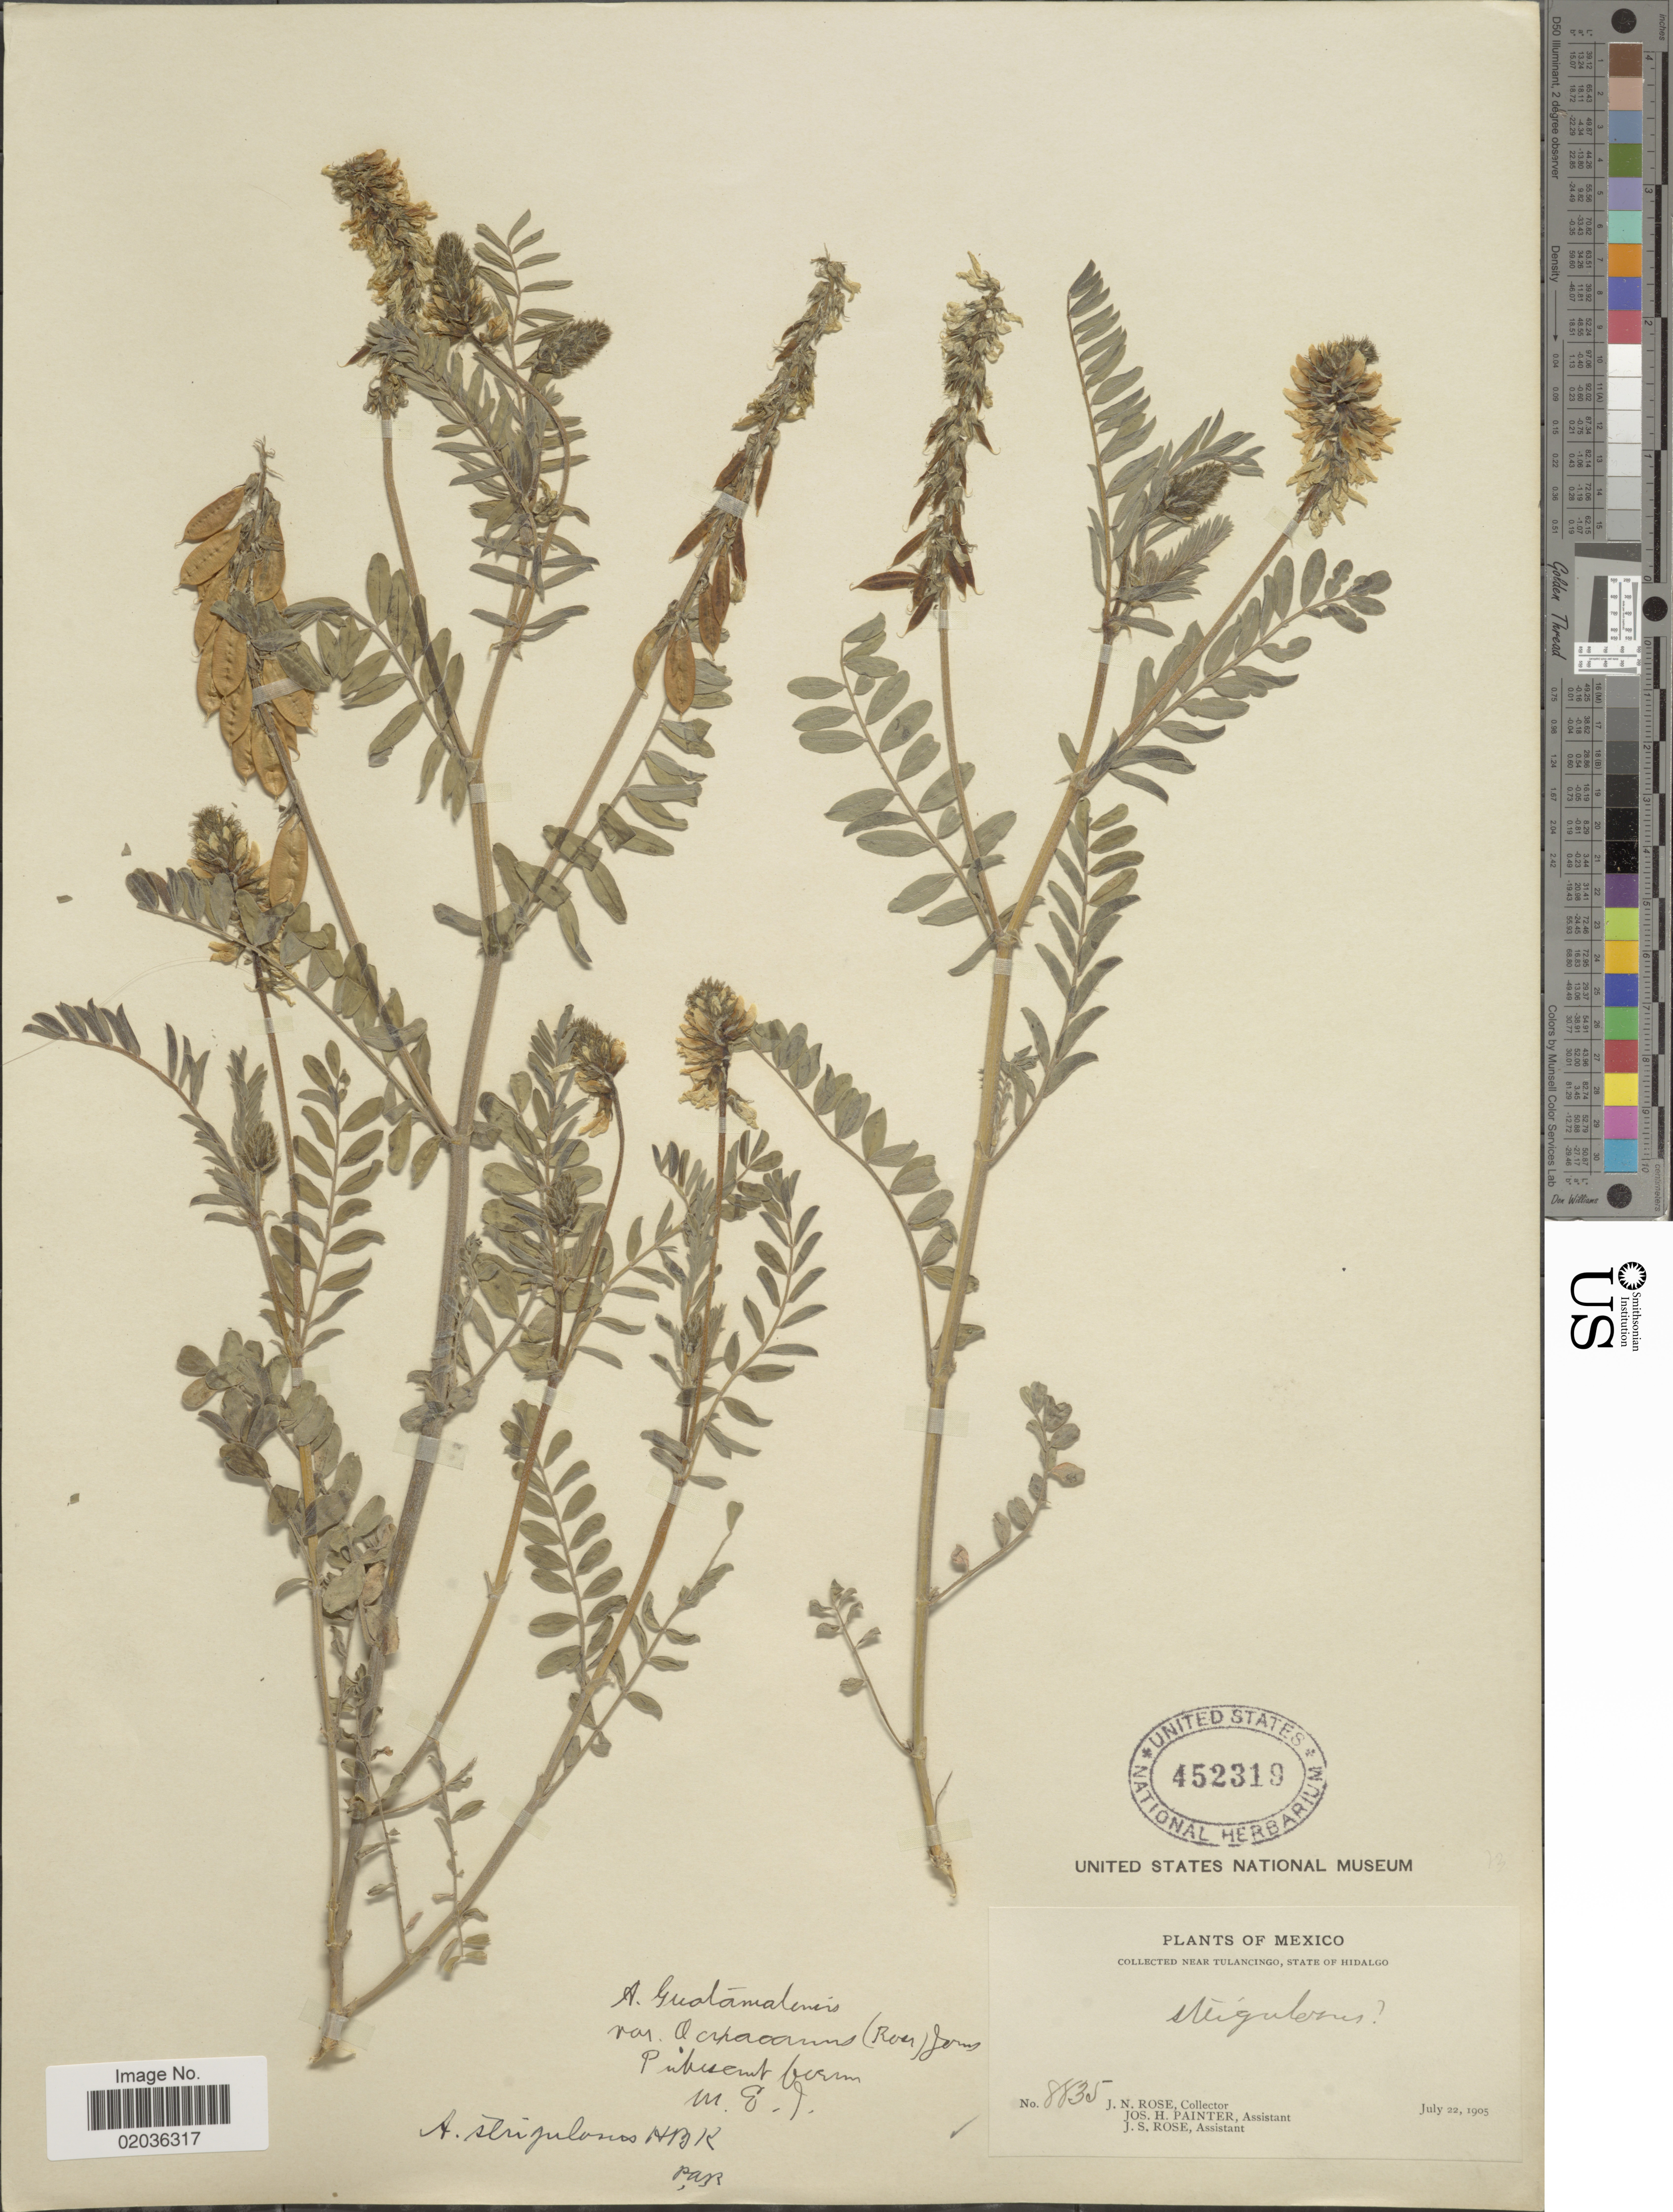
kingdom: Plantae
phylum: Tracheophyta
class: Magnoliopsida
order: Fabales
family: Fabaceae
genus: Astragalus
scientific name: Astragalus strigulosus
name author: Kunth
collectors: J. N. Rose, J. H. Painter & J. S. Rose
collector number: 8835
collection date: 1905-07-22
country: Mexico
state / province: Hidalgo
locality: Near Tulancingo, State of Hidalgo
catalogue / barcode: US 452319